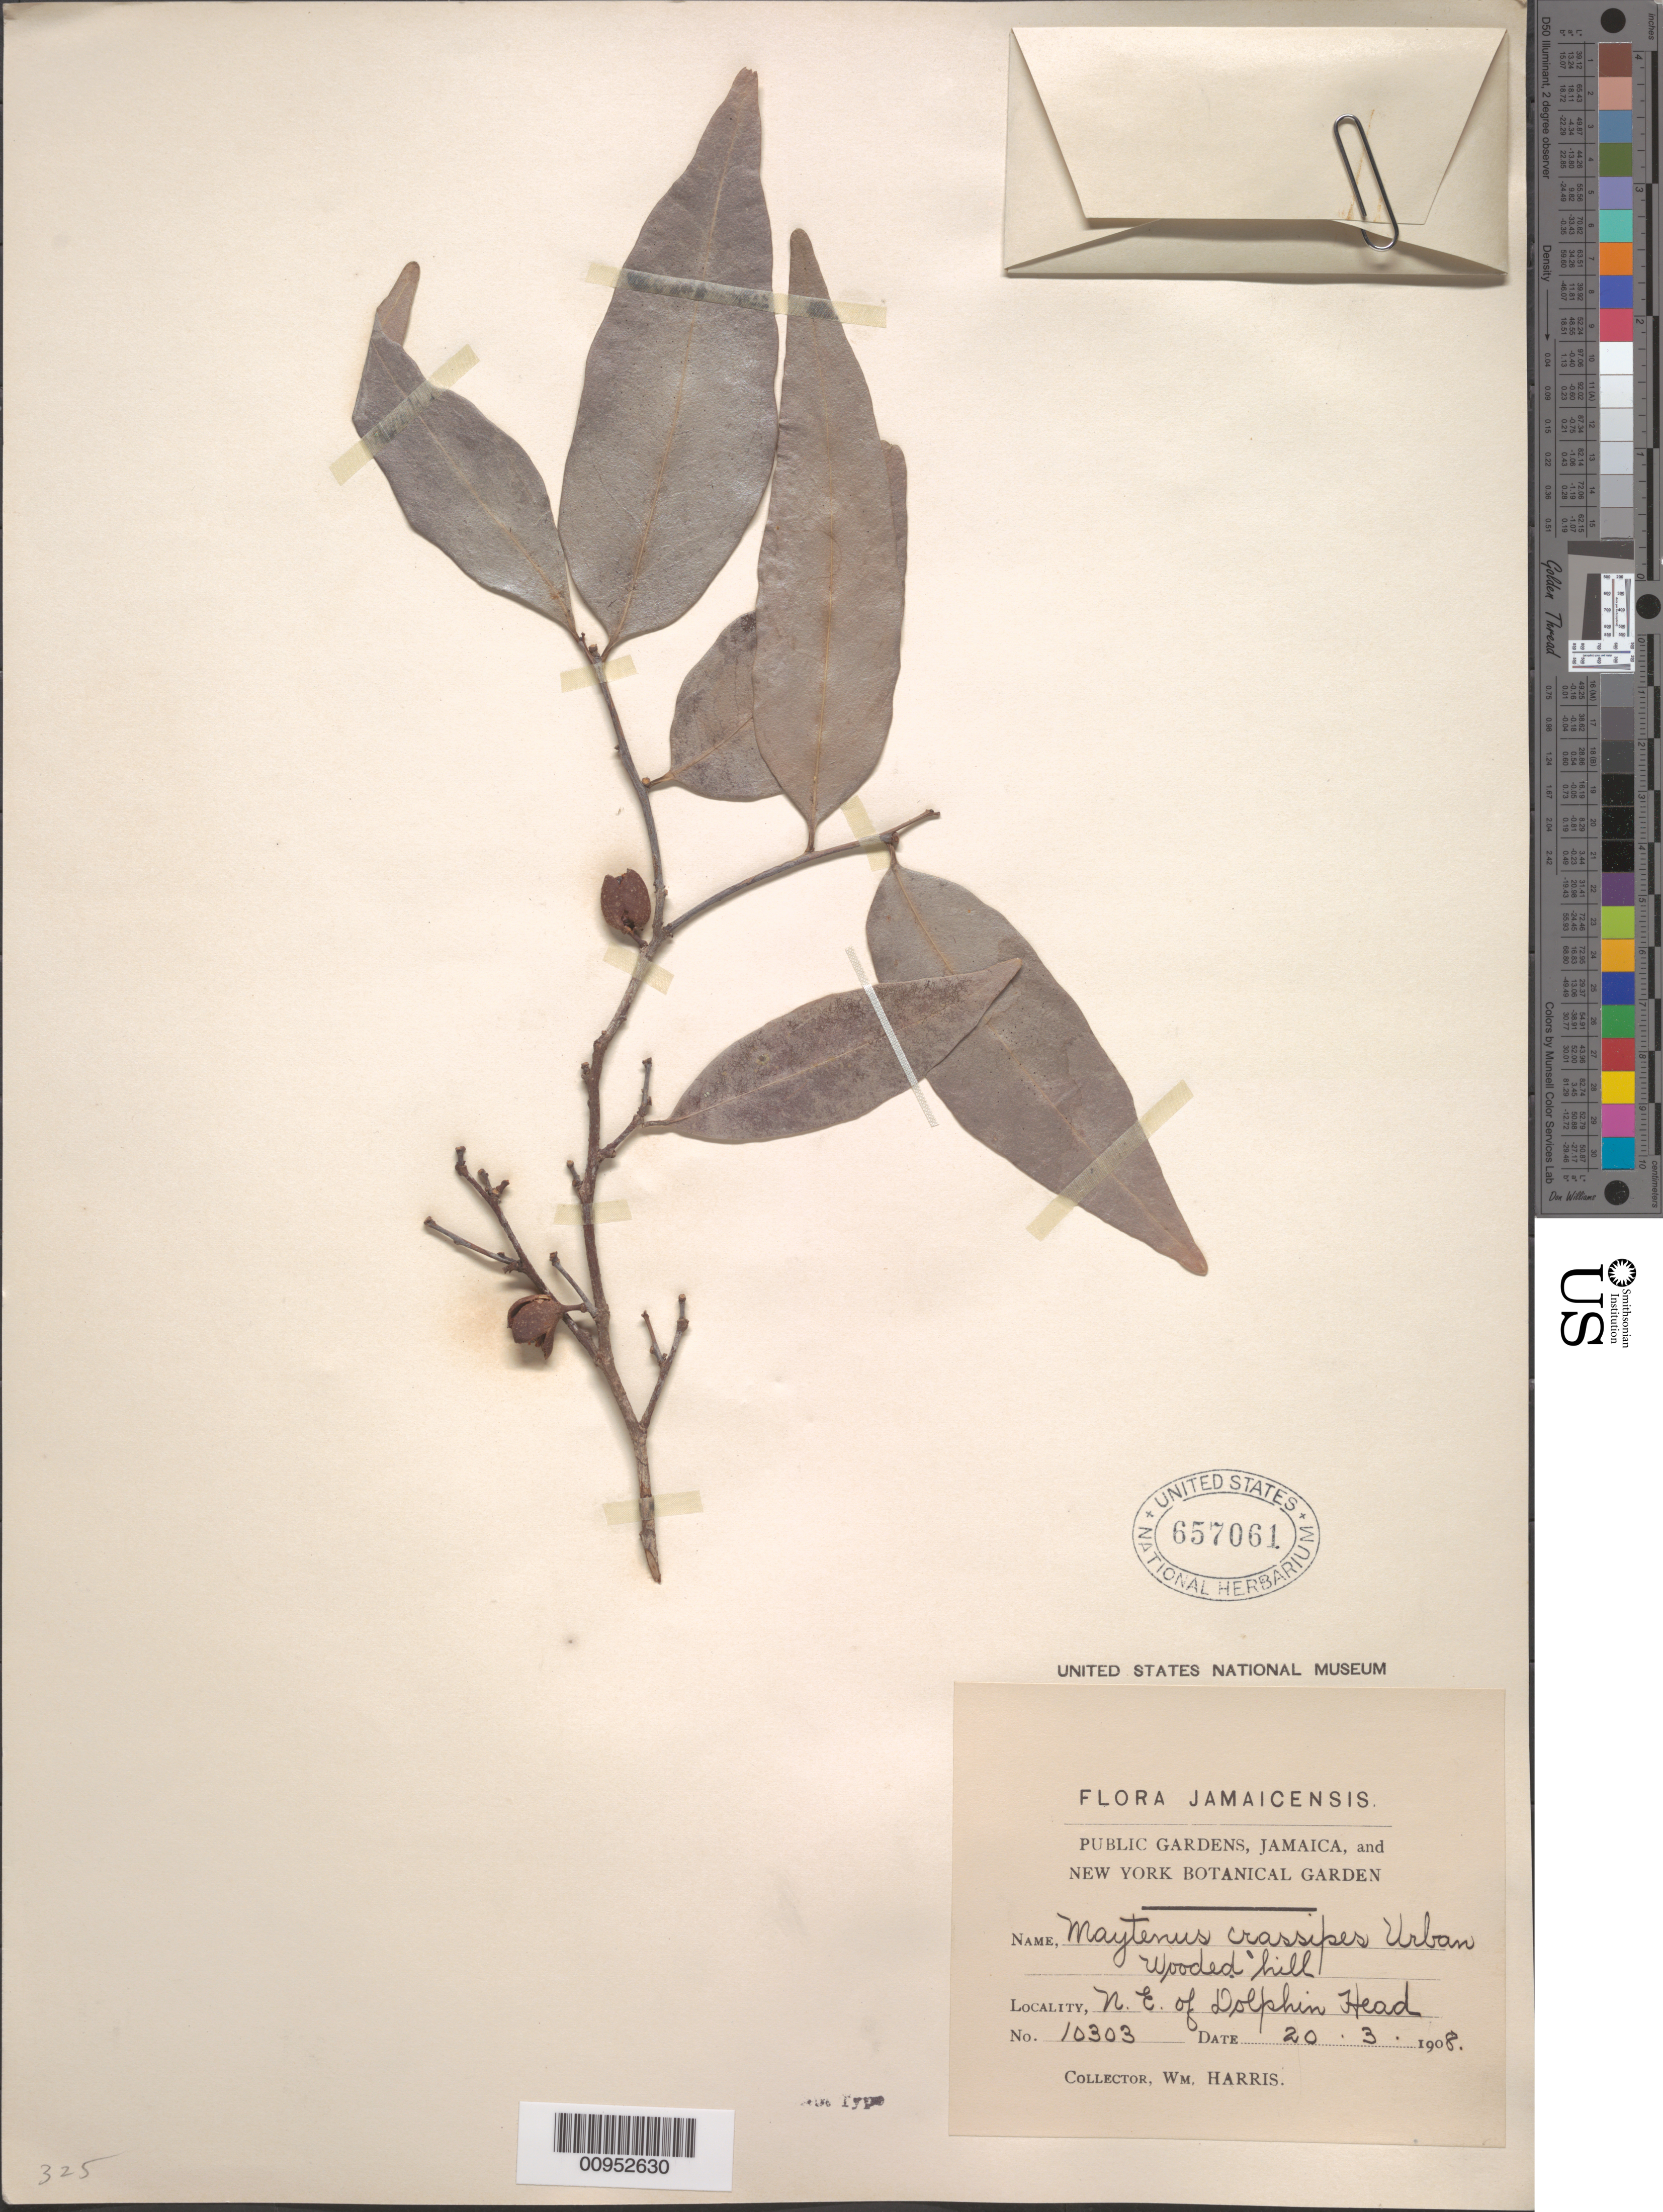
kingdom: Plantae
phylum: Tracheophyta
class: Magnoliopsida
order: Celastrales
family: Celastraceae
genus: Maytenus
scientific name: Maytenus crassipes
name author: Urb.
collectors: W. H. Harris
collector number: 10303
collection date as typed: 20 Mar 1908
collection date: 1908-03-20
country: Jamaica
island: Jamaica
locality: NE of Dolphin Head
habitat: Wooded hill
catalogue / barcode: US 657061